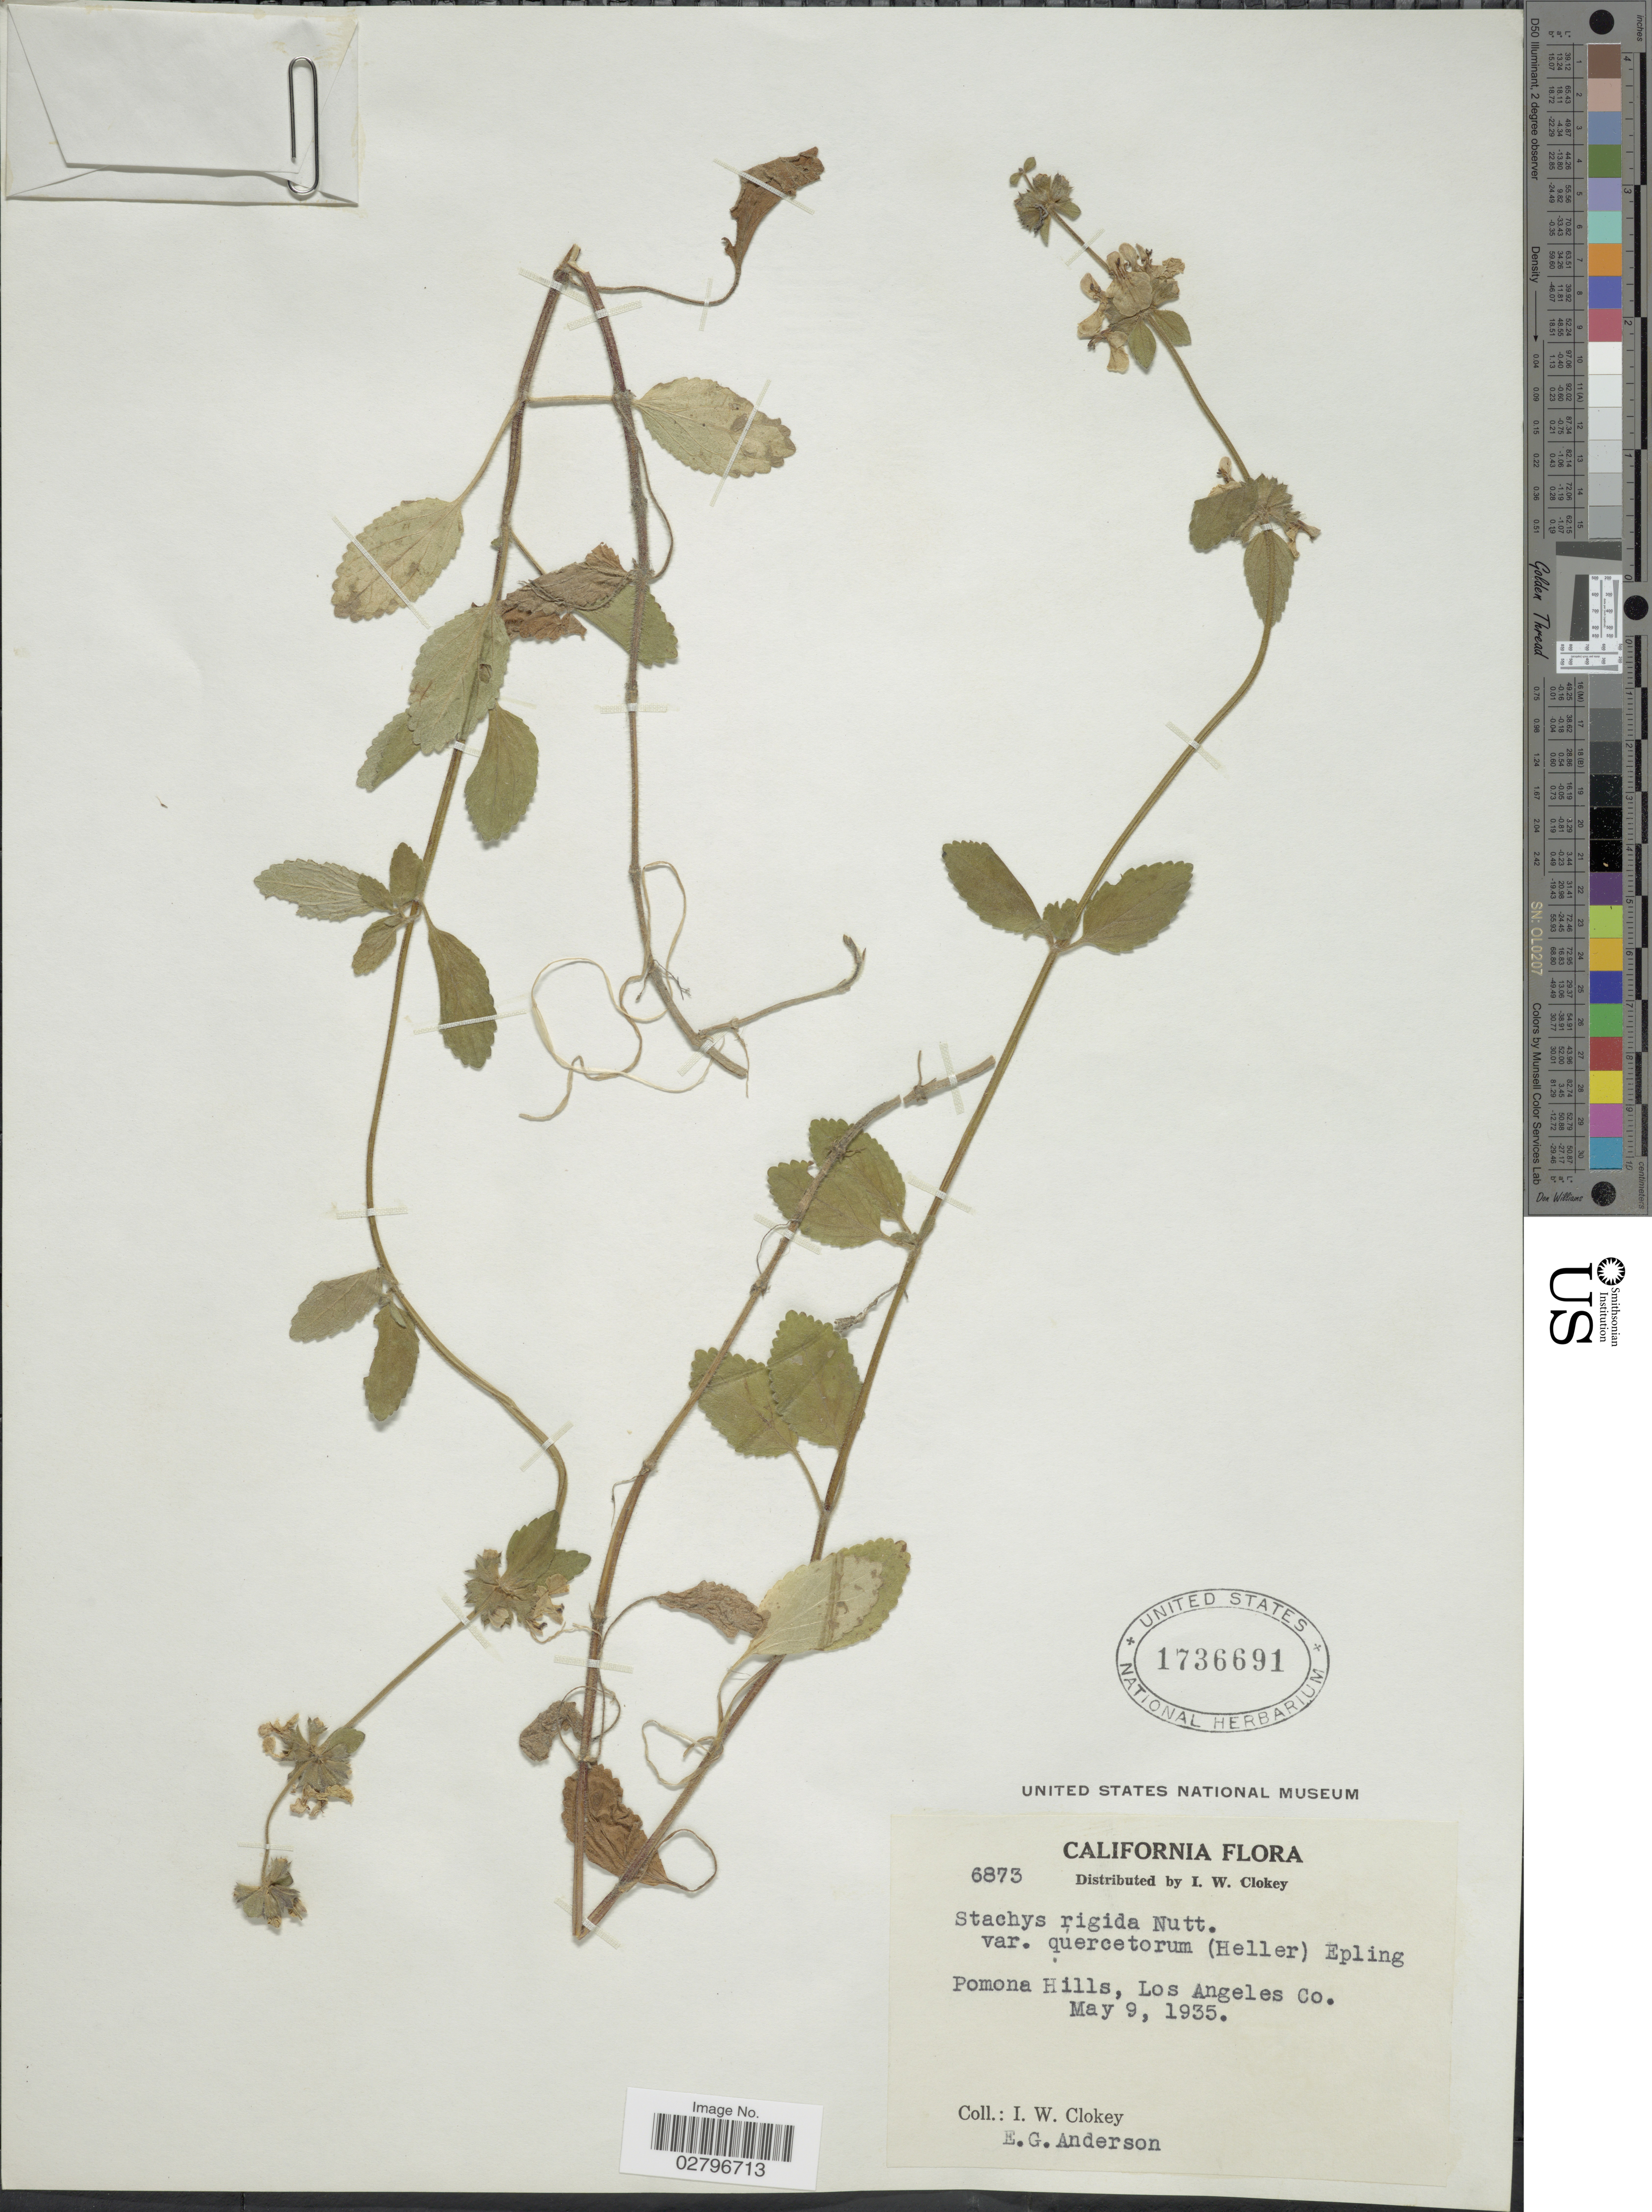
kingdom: Plantae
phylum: Tracheophyta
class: Magnoliopsida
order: Lamiales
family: Lamiaceae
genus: Stachys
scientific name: Stachys rigida subsp. quercetorum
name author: (A. Heller) Epling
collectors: I. W. Clokey & E. G. Anderson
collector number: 6873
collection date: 1935-05-09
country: United States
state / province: California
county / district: Los Angeles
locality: Pomona Hills, Los Angeles Co.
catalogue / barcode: US 1736691